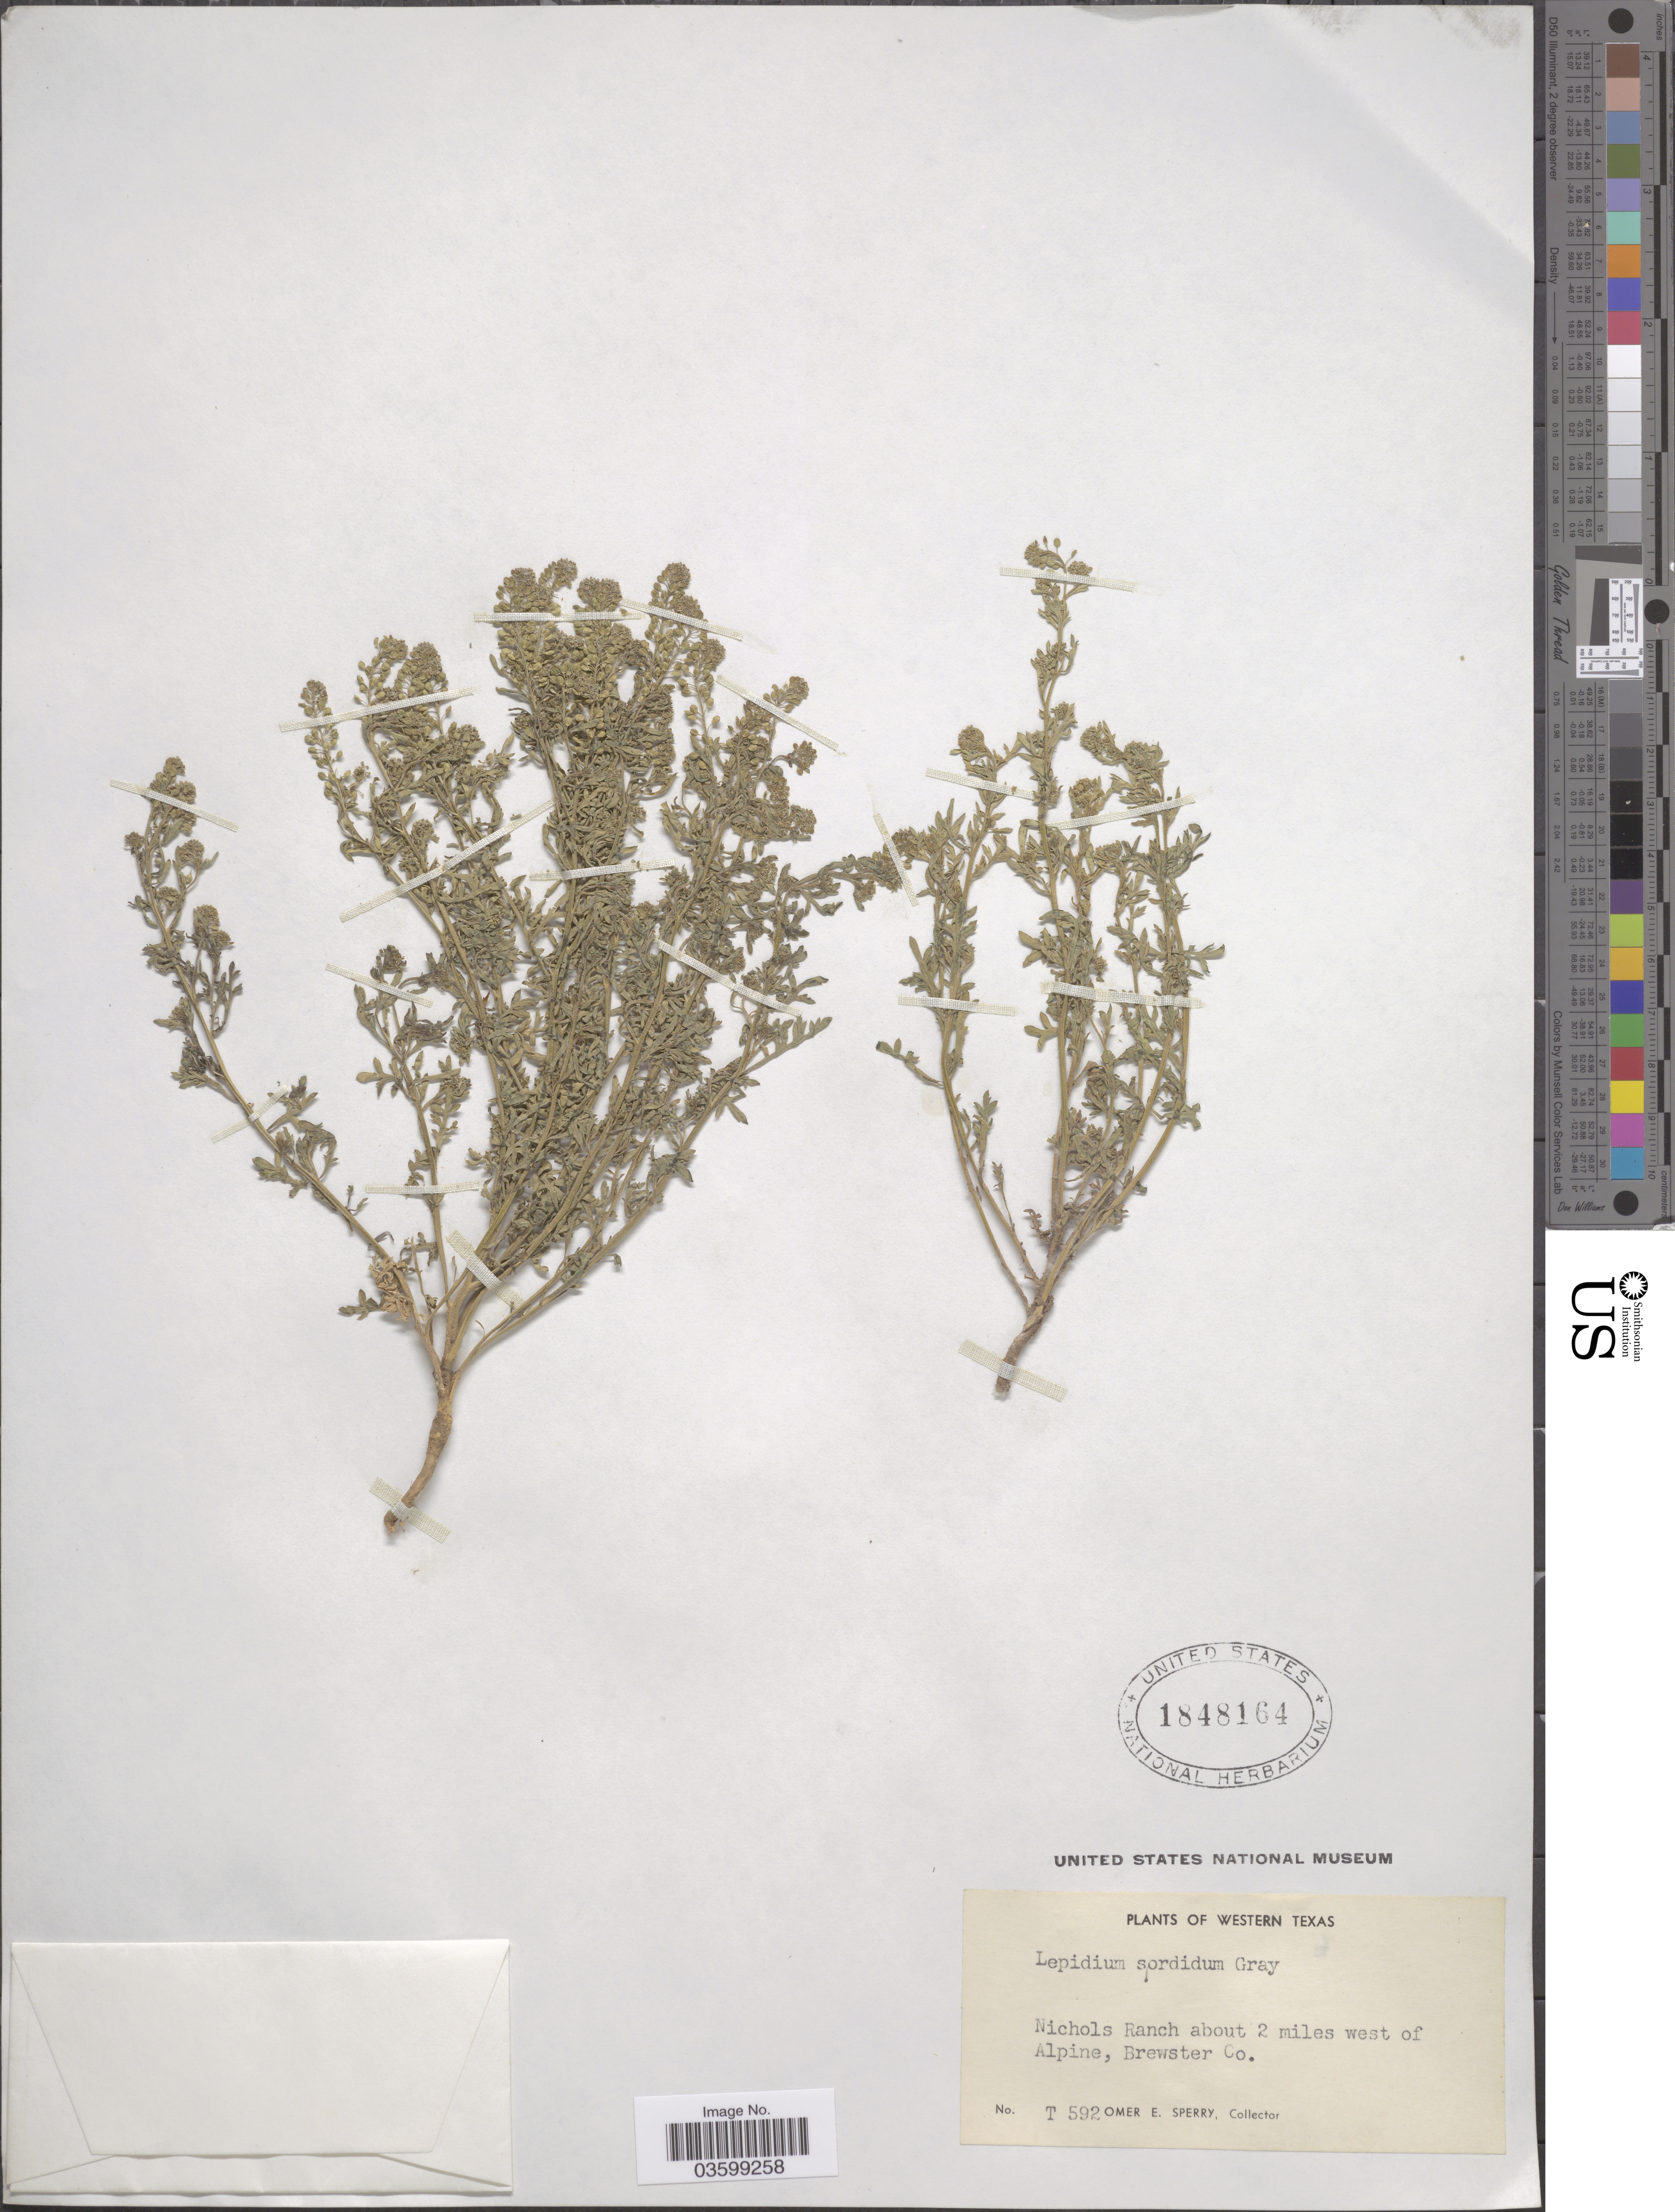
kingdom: Plantae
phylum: Tracheophyta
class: Magnoliopsida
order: Brassicales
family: Brassicaceae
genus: Lepidium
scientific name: Lepidium sordidum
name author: A. Gray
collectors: O. E. Sperry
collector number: T 592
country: United States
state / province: Texas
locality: Western Texas. Nichols Ranch about 2 miles west of Alpine, Brewster Co.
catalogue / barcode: US 1848164